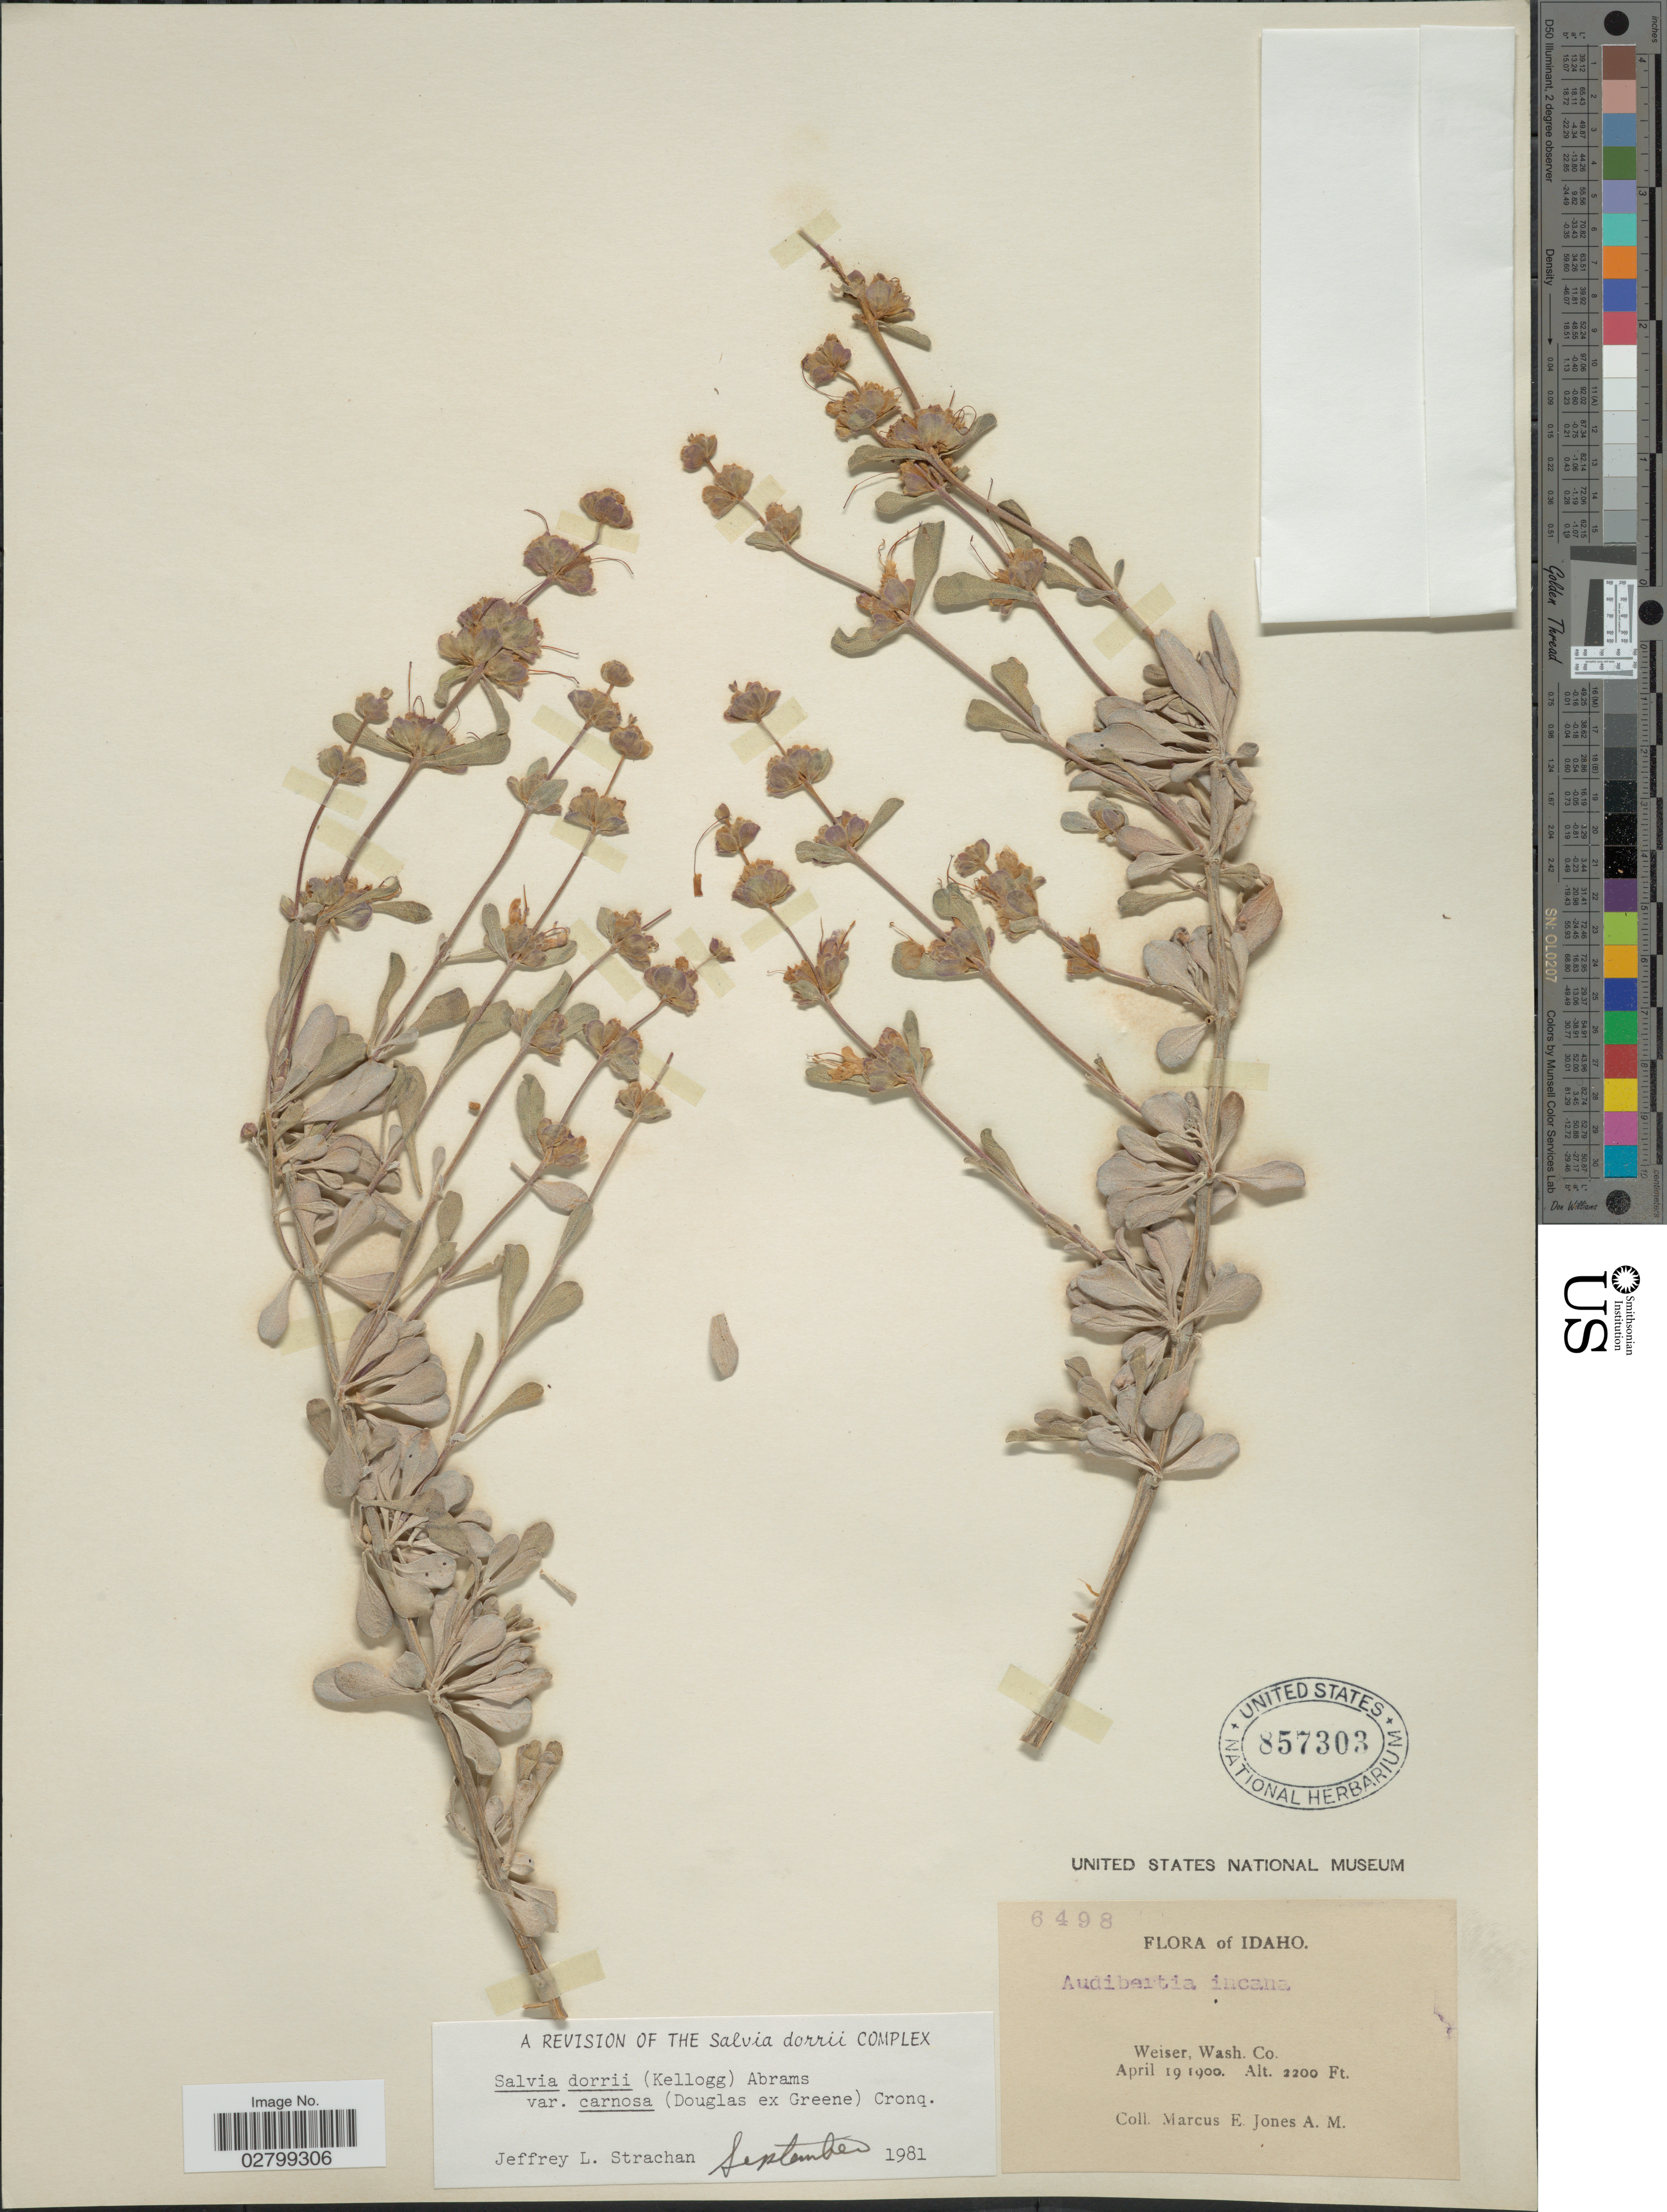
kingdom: Plantae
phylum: Tracheophyta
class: Magnoliopsida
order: Lamiales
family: Lamiaceae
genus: Salvia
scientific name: Salvia dorrii var. carnosa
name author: (Dougl.) Abrams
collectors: M. E. Jones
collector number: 6498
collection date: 1900-04-19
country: United States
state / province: Idaho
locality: Weiser, Wash. Co.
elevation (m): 671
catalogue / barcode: US 857303